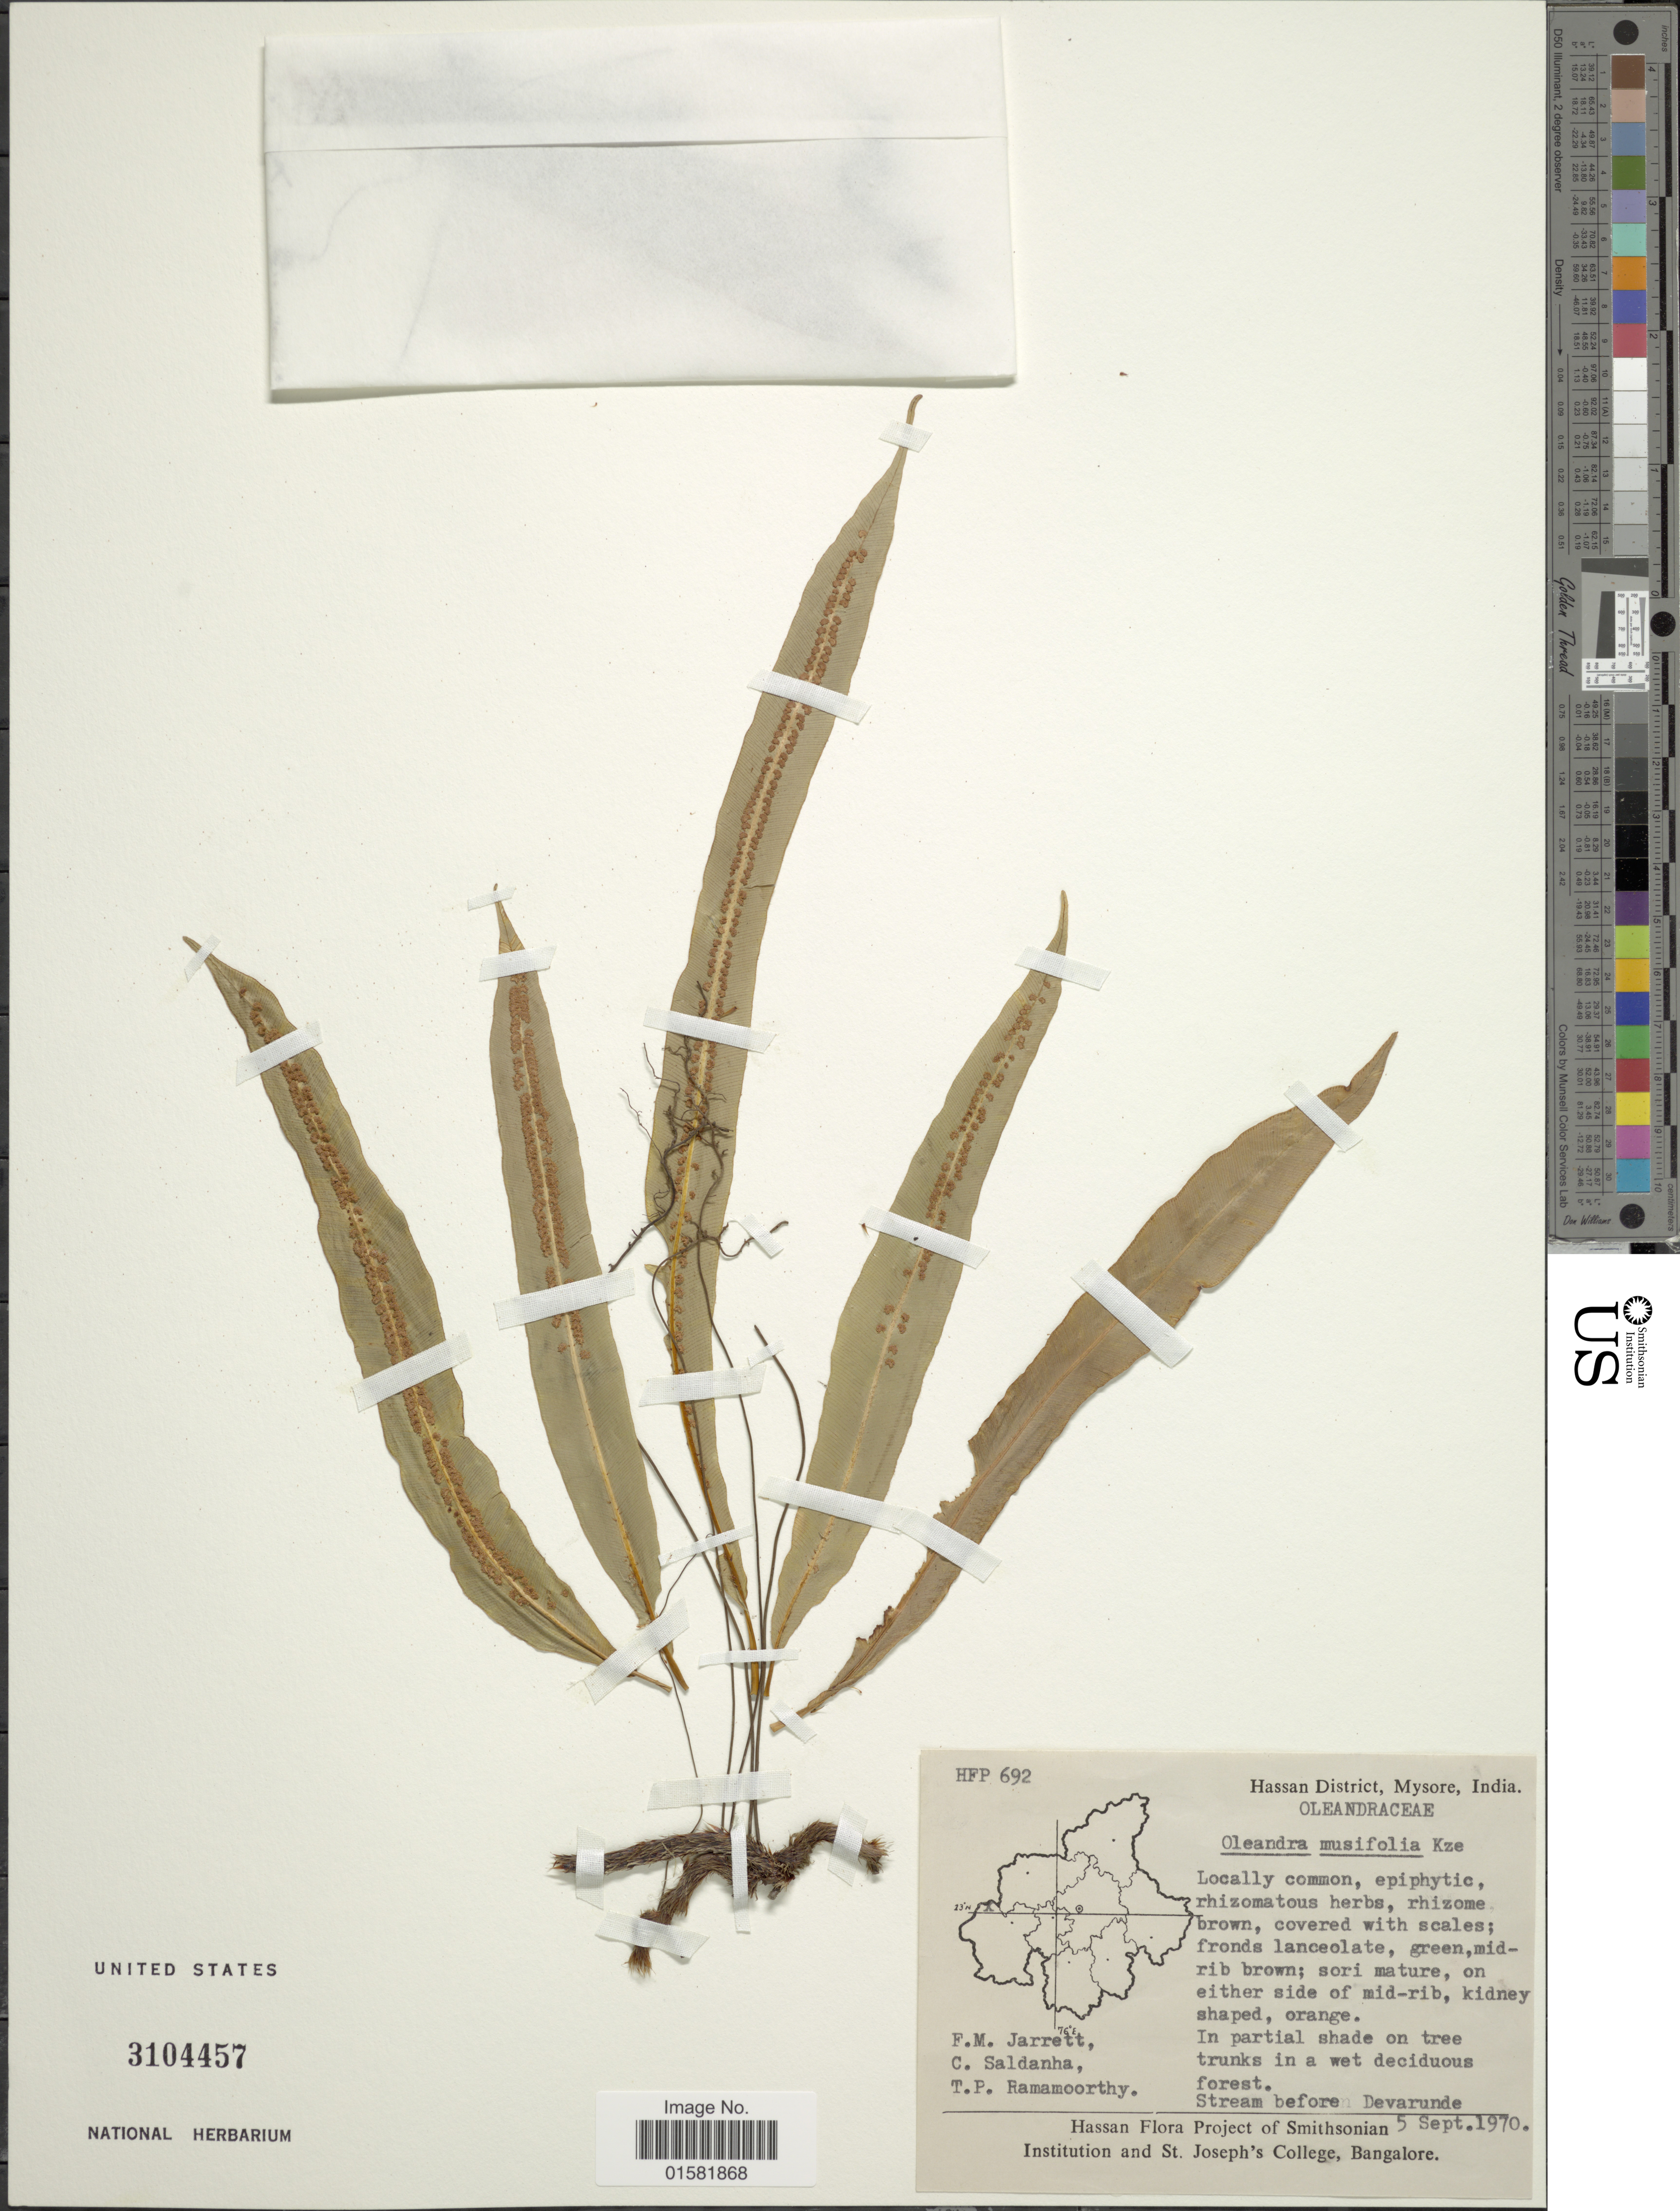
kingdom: Plantae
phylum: Tracheophyta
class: Polypodiopsida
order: Polypodiales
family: Oleandraceae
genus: Oleandra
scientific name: Oleandra musifolia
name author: (Bedd.) C. Presl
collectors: F. M. Jarrett, C. Saldanha & T. P. Ramamoorthy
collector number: HFP 692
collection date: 1970-09-05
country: India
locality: Hassan District, Mysore, India, Stream before Devarunde.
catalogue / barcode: US 3104457